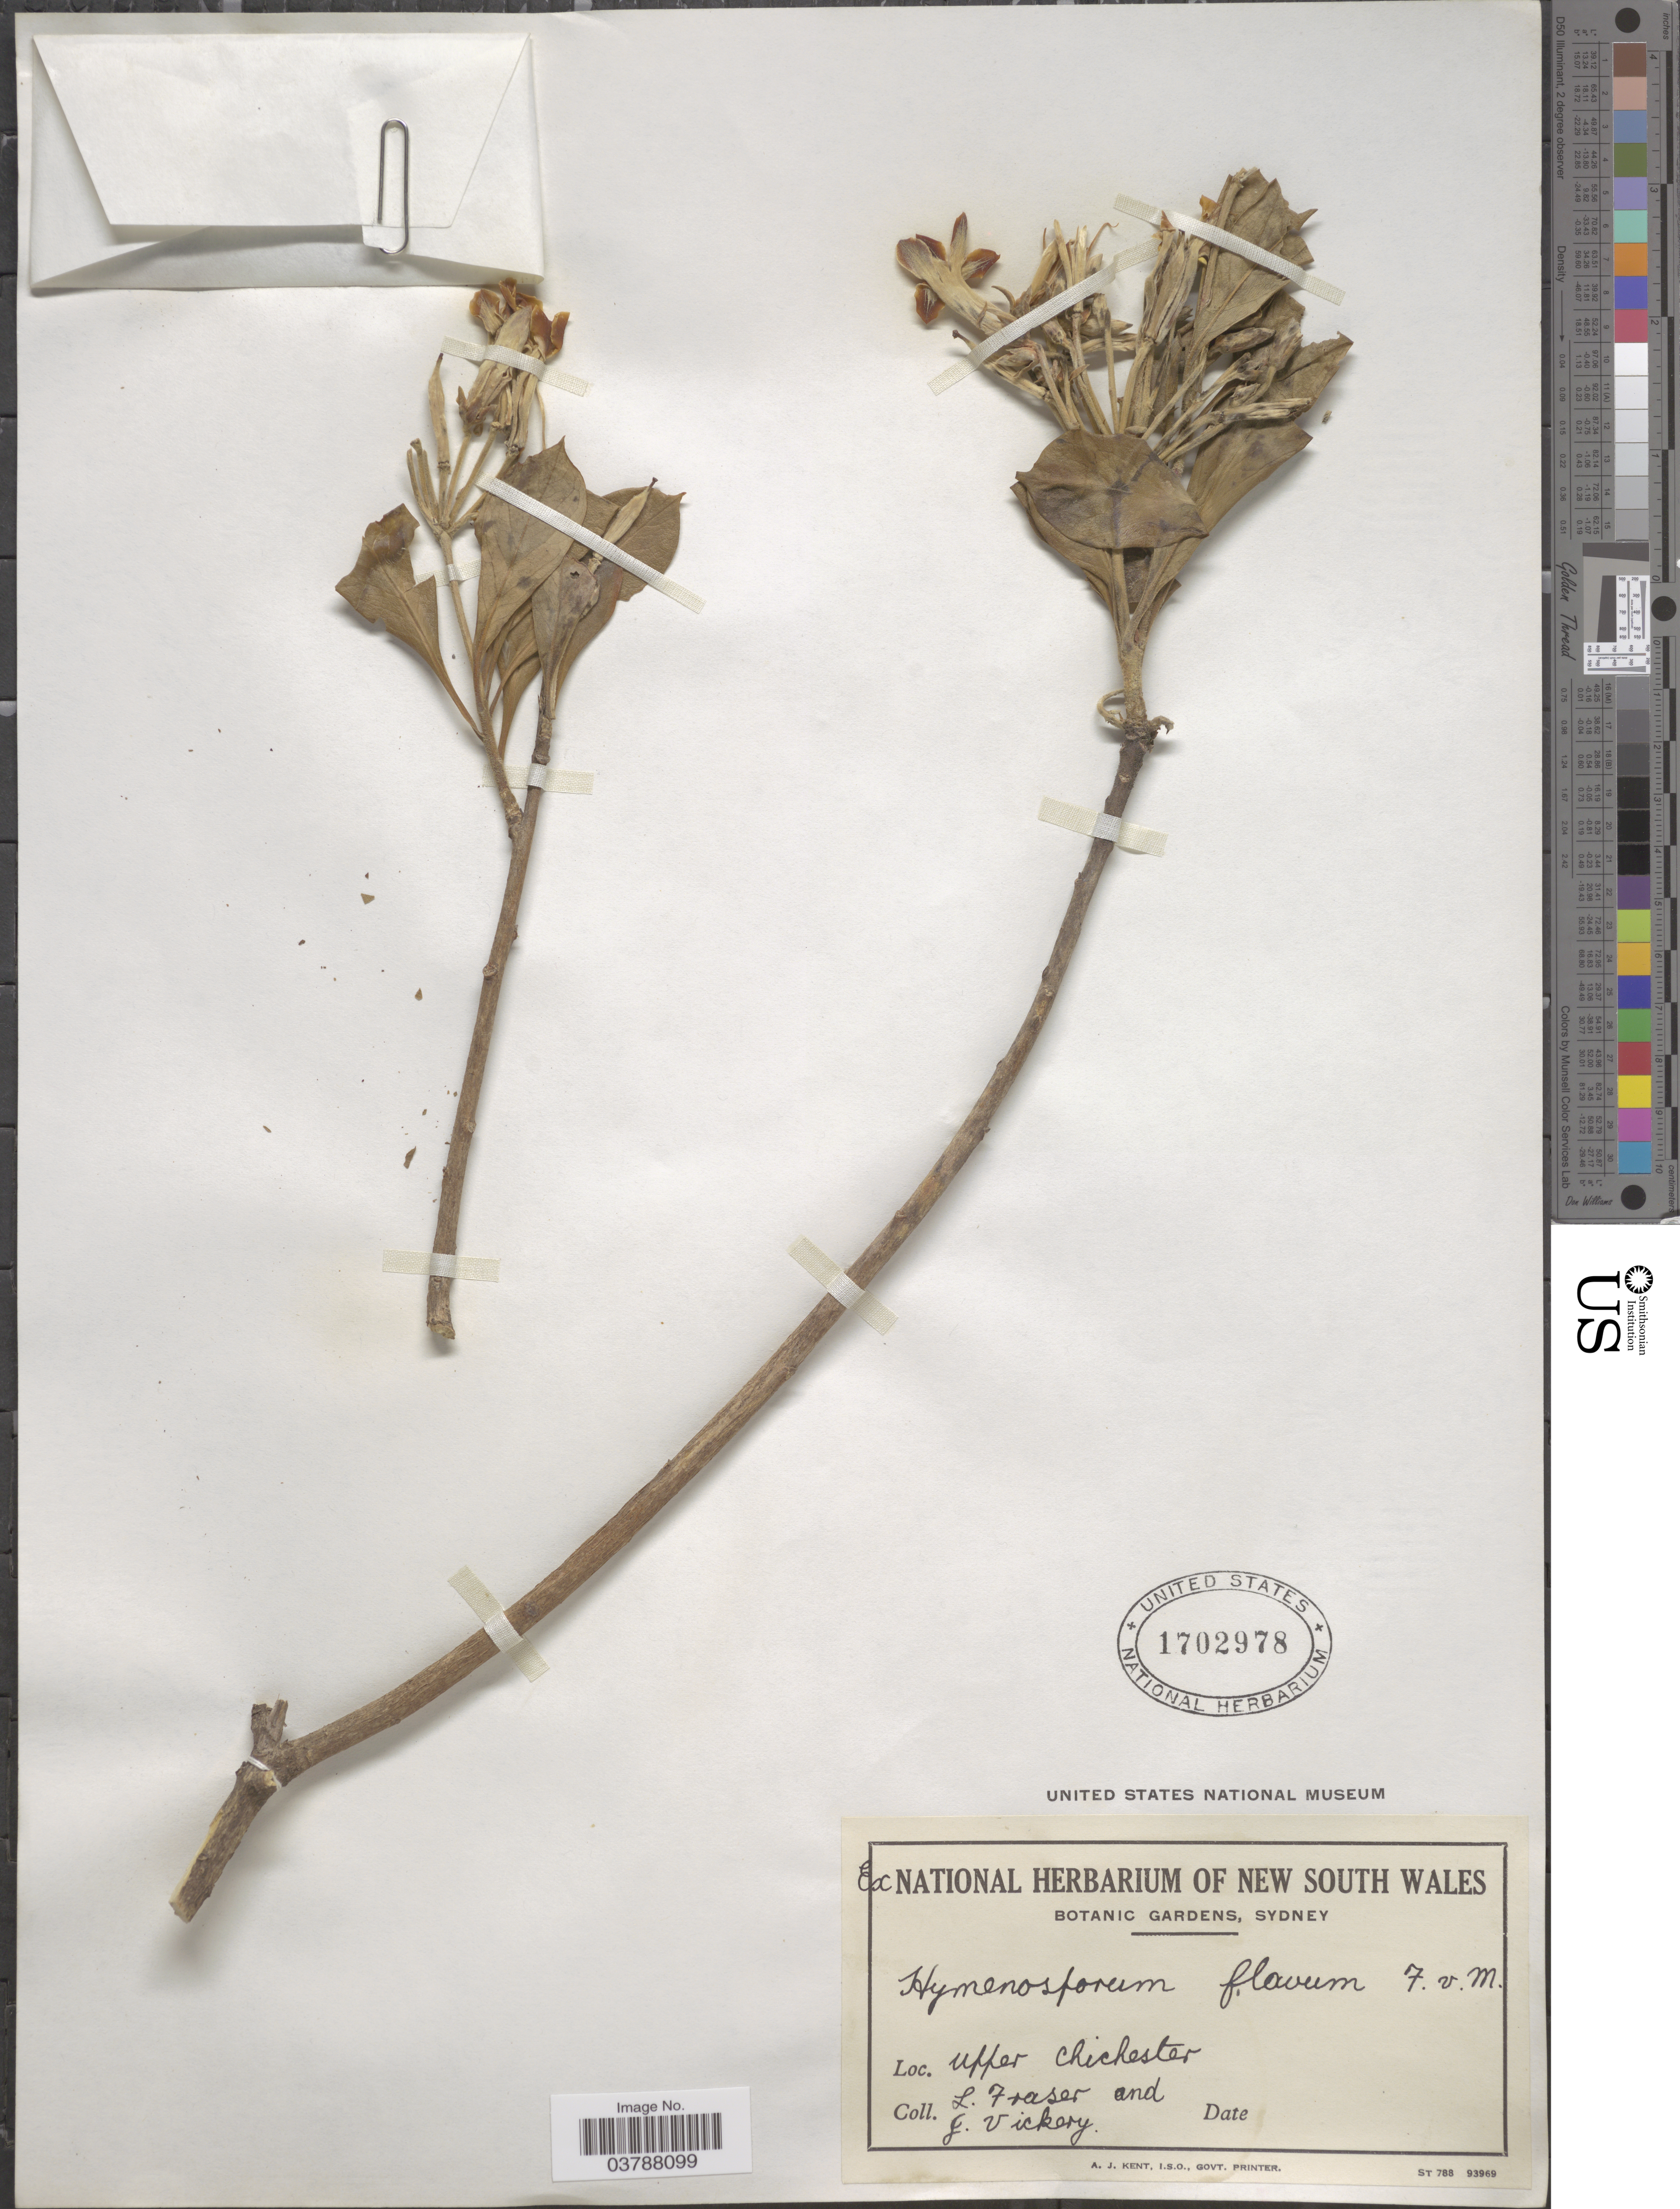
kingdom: Plantae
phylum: Tracheophyta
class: Magnoliopsida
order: Apiales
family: Pittosporaceae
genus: Hymenosporum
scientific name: Hymenosporum flavum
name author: (Hook.) F. Muell.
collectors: L. Fraser & J. Vickery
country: Australia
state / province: New South Wales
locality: Upper Chichester.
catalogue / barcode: US 1702978